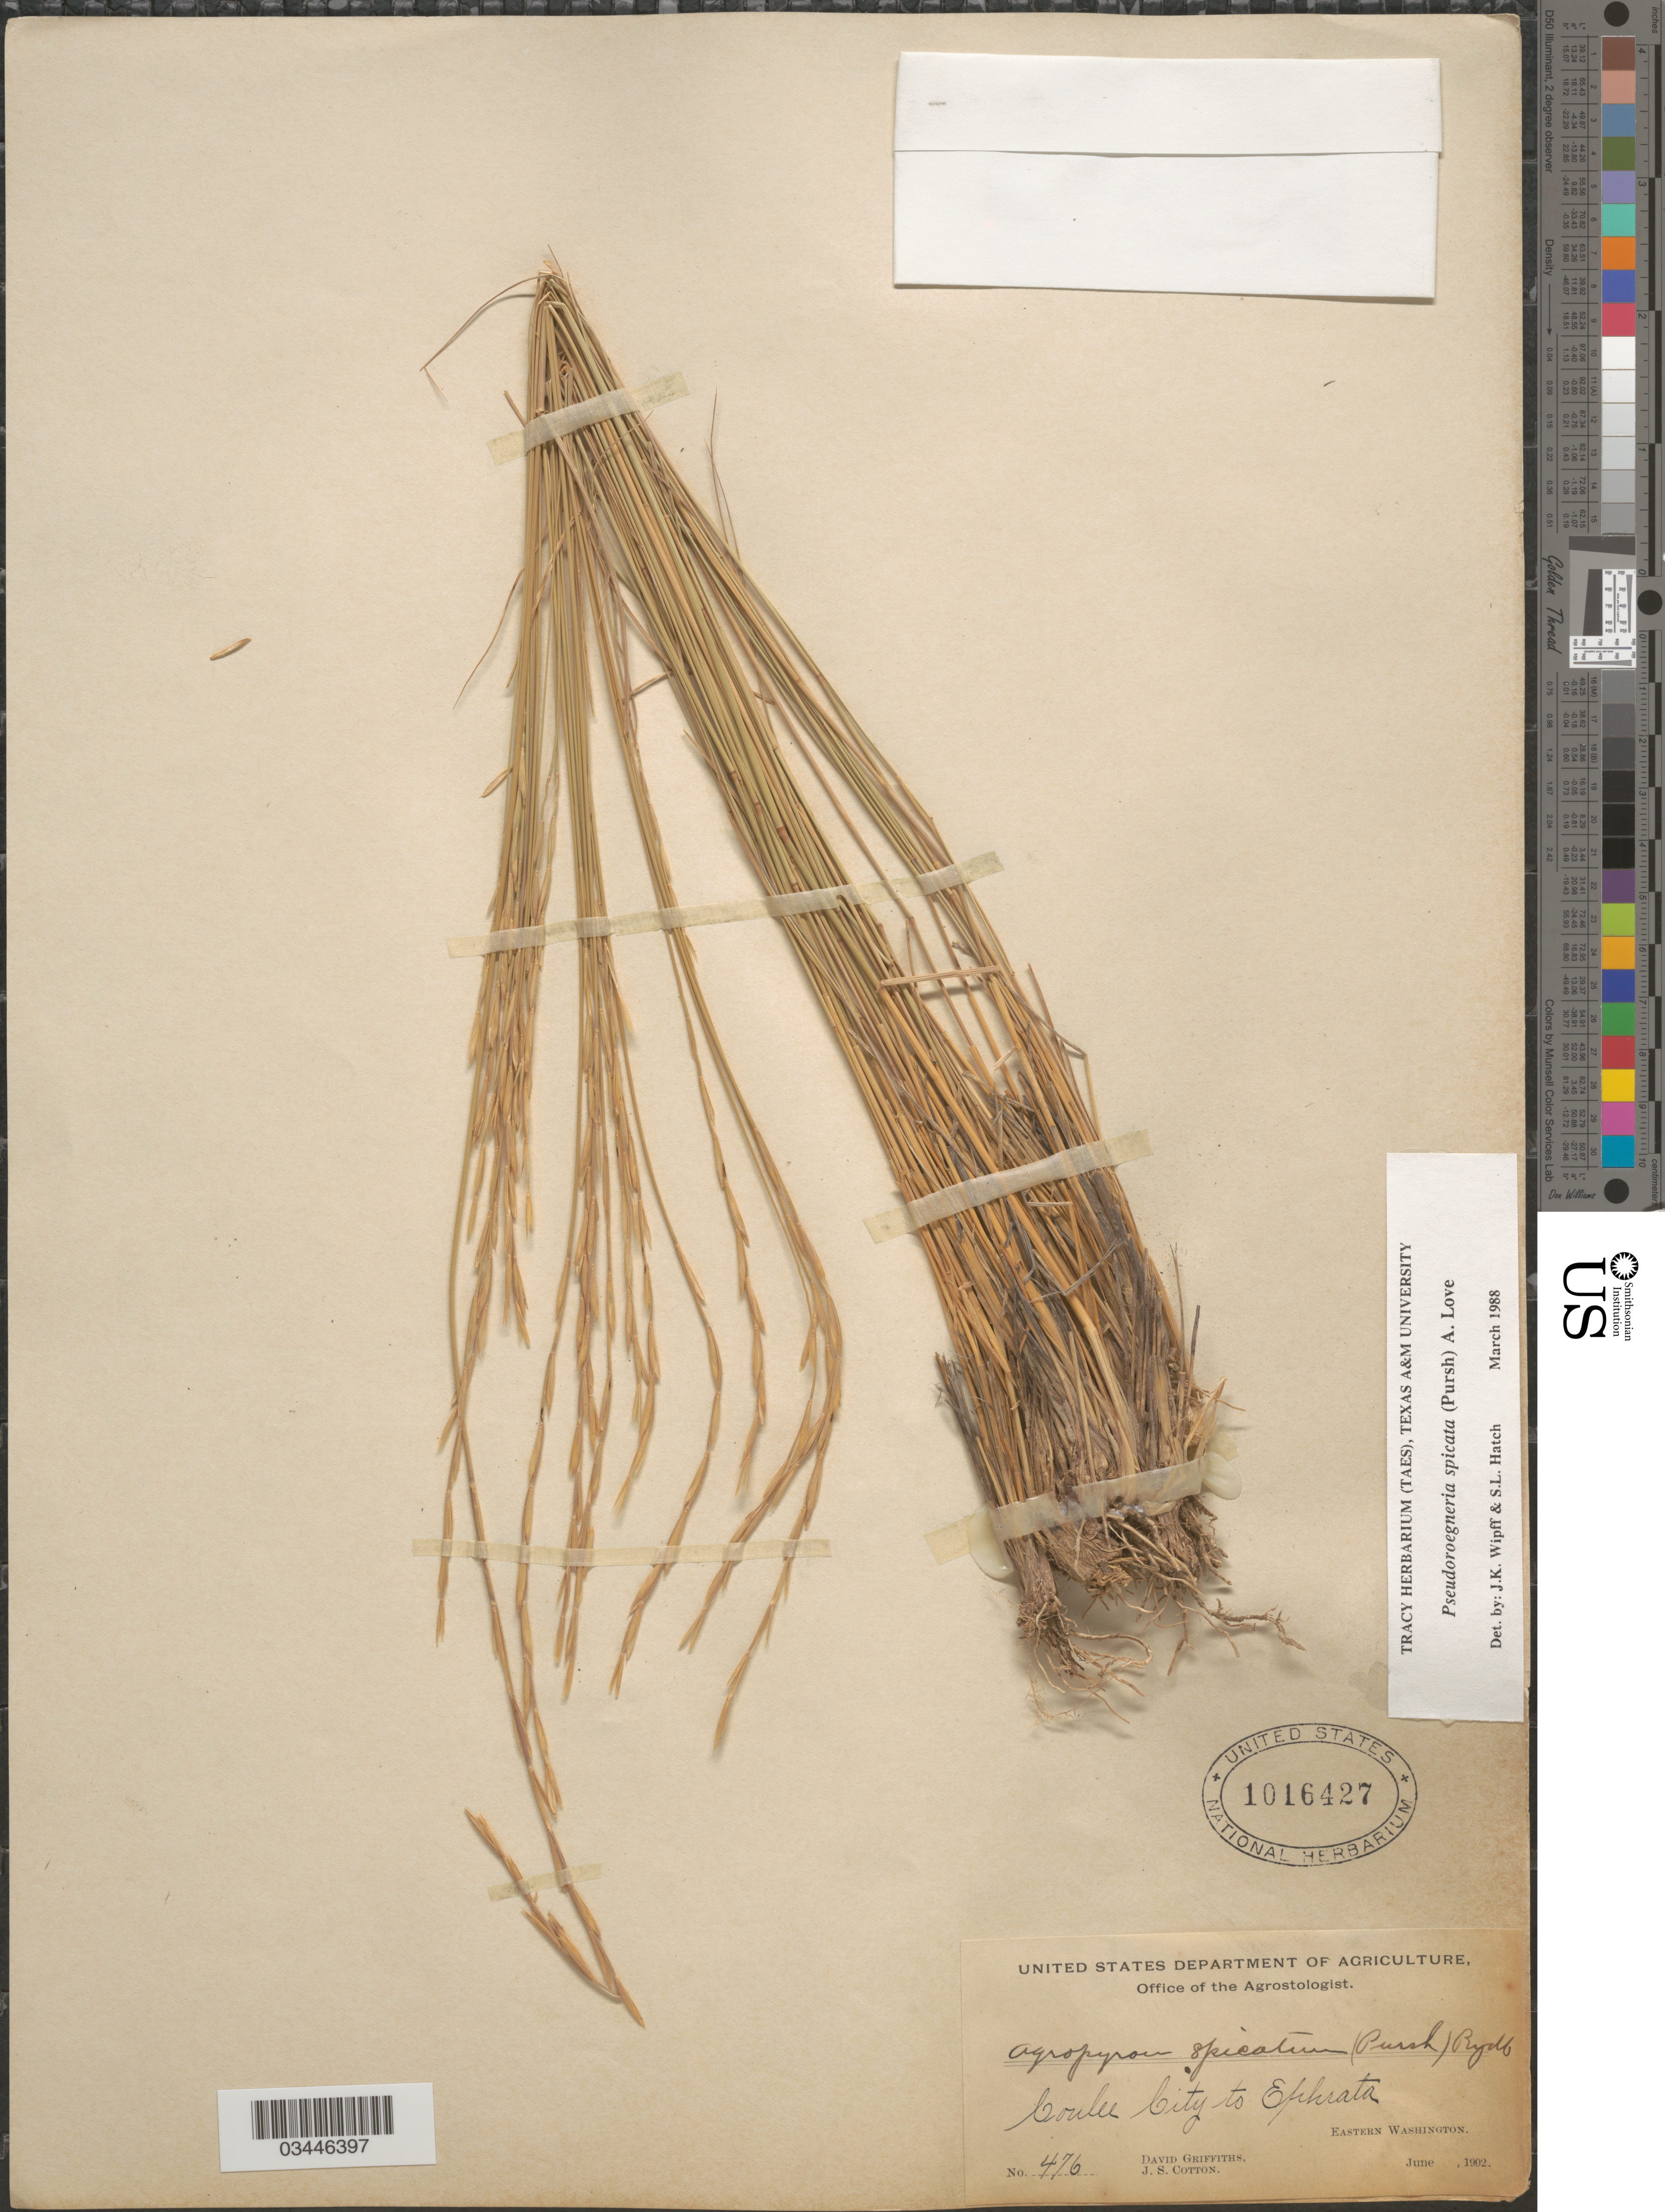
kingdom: Plantae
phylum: Tracheophyta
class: Liliopsida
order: Poales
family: Poaceae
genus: Pseudoroegneria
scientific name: Pseudoroegneria spicata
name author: (Pursh) Á. Löve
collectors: D. Griffiths & J. S. Cotton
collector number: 476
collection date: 1902-06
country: United States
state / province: Washington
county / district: Grant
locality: Coulee City to Ephrata. Eastern Washington.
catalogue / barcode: US 1016427